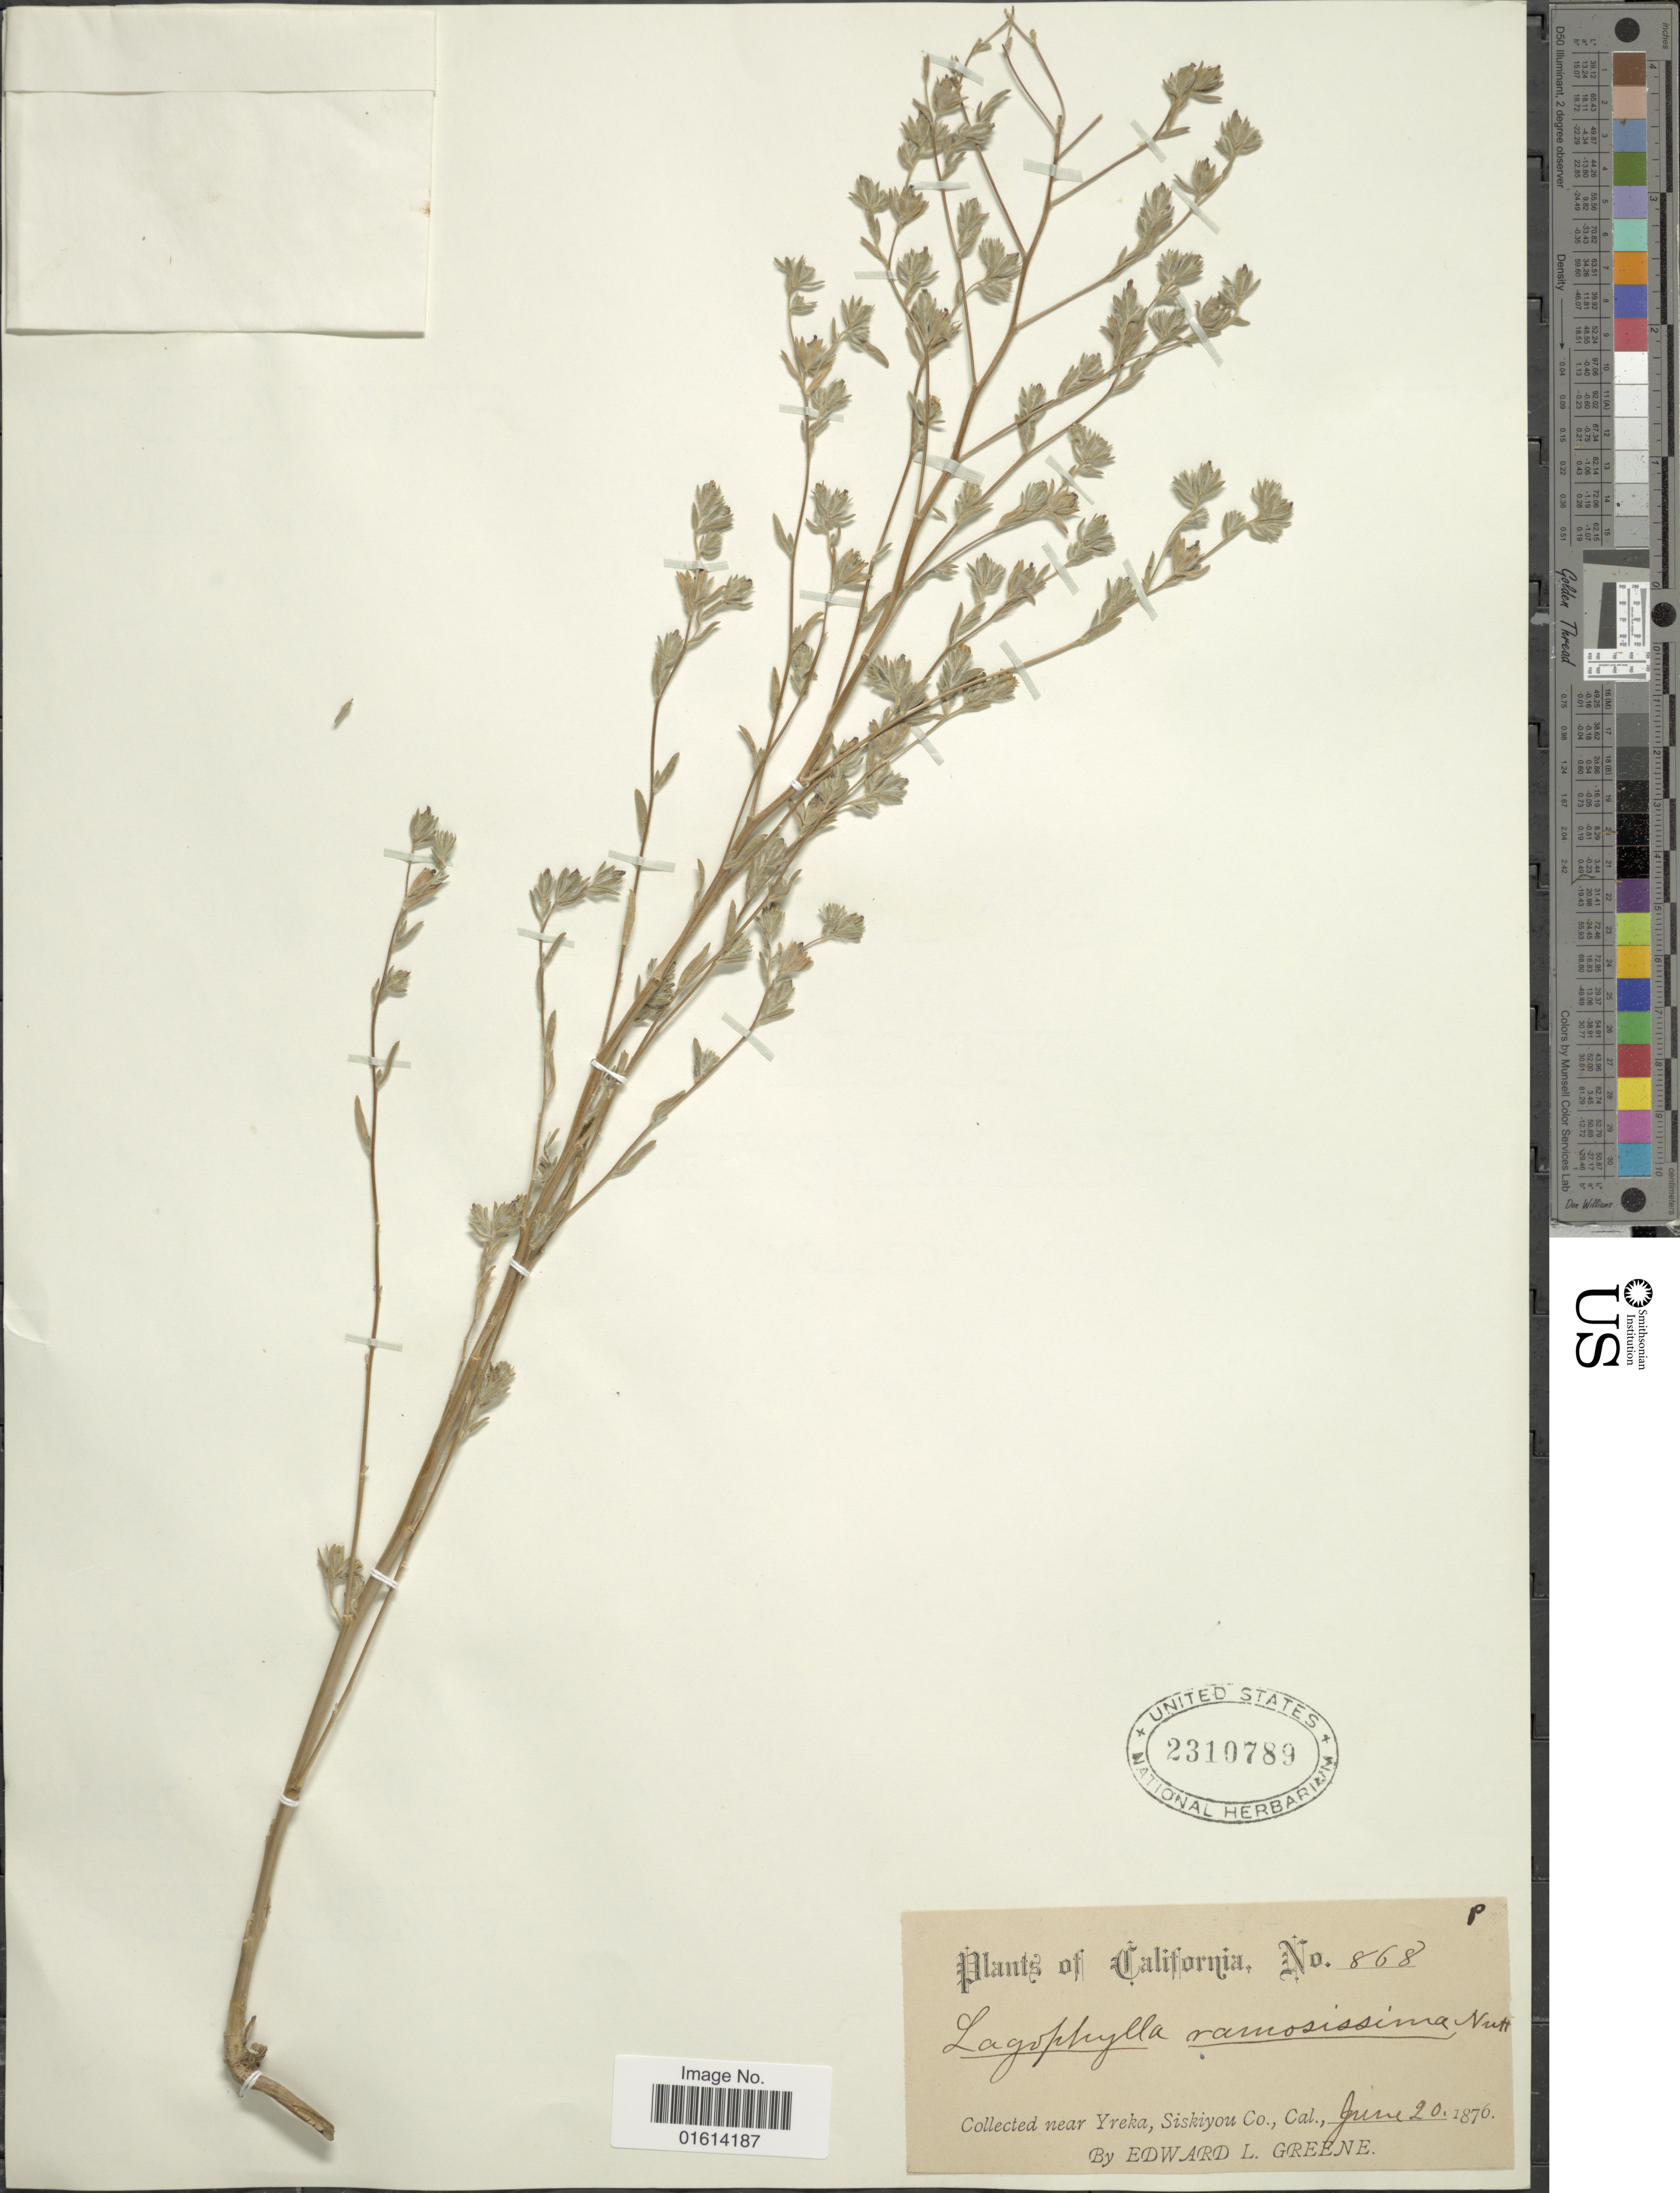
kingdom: Plantae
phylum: Tracheophyta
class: Magnoliopsida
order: Asterales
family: Asteraceae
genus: Lagophylla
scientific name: Lagophylla ramosissima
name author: Nutt.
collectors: E. L. Greene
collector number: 868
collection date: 1876-06-20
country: United States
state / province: California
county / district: Siskiyou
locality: Yreka, Siskiyou Co., Cal.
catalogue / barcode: US 2310789